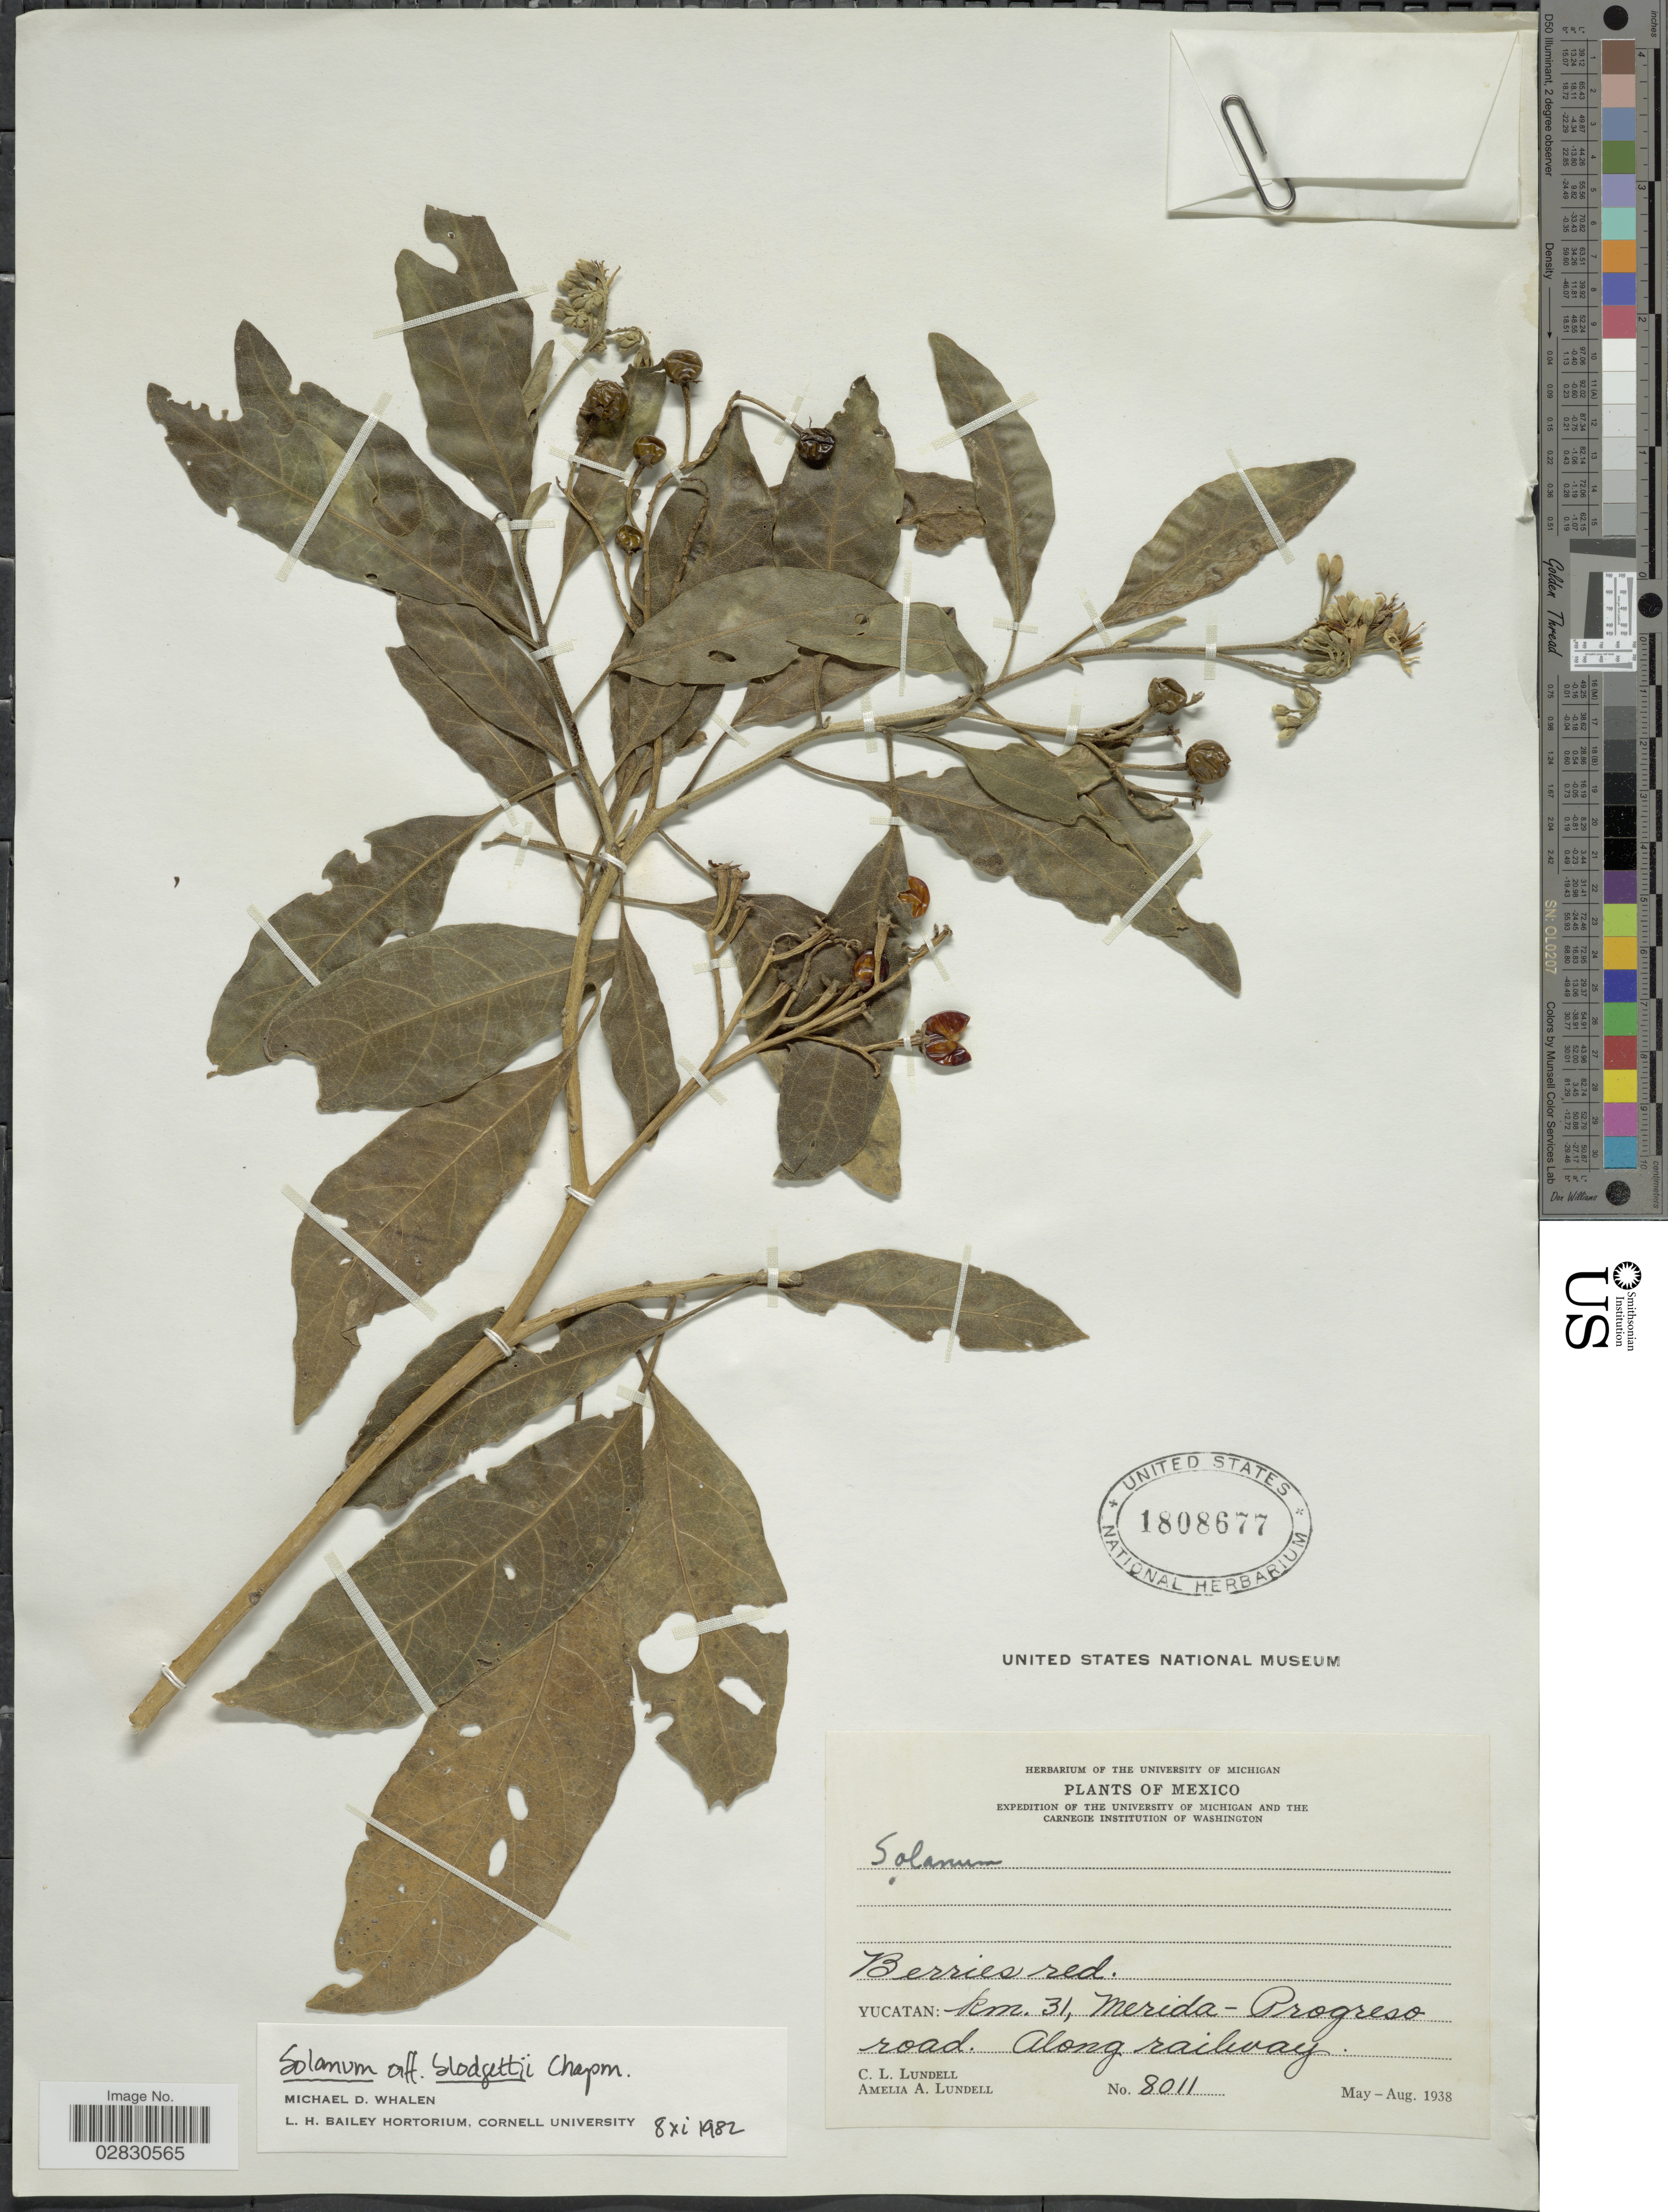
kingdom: Plantae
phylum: Tracheophyta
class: Magnoliopsida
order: Solanales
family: Solanaceae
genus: Solanum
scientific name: Solanum blodgettii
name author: Chapm.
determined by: Whalen, M. D.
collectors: C. L. Lundell & A. A. Lundell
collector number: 8011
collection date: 1938-05/1938-08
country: Mexico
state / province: Yucatán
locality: Km 31, Merida-Progreso road.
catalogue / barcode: US 1808677